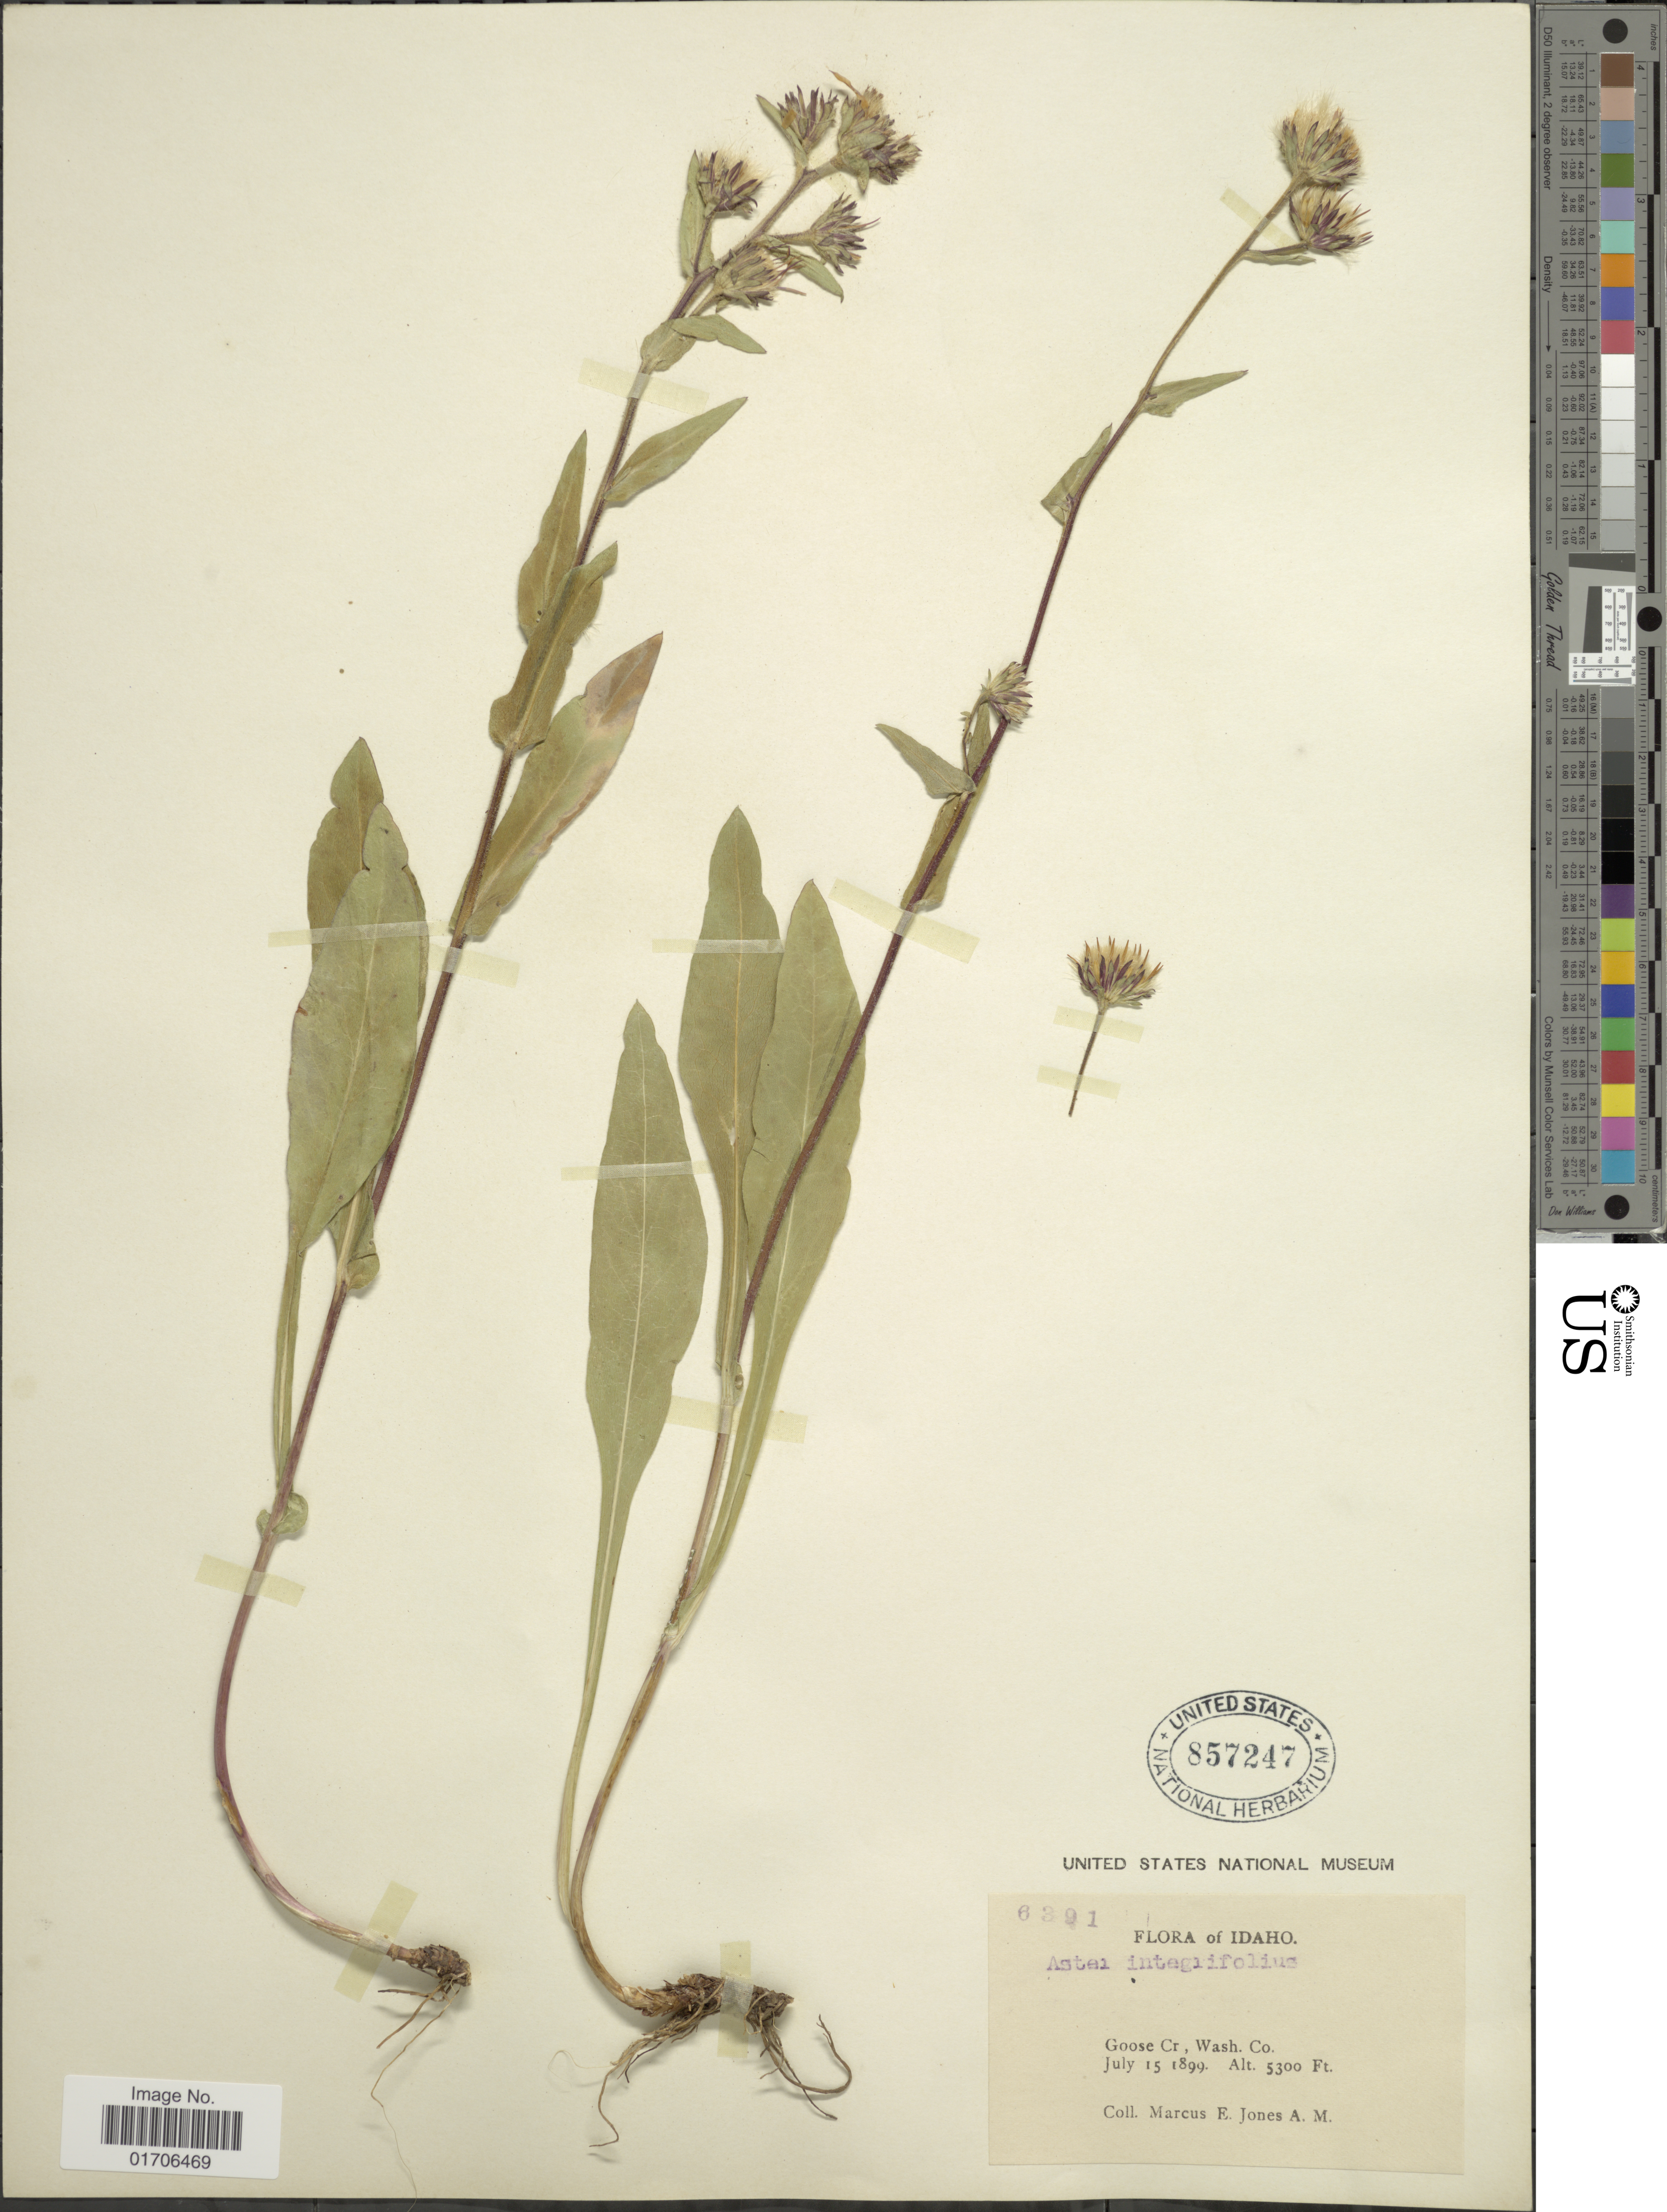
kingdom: Plantae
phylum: Tracheophyta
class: Magnoliopsida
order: Asterales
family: Asteraceae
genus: Eurybia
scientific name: Eurybia integrifolia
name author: (Nutt.) G.L. Nesom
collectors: M. E. Jones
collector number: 6391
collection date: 1899-07-15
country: United States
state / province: Idaho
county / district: Washington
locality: Goose Creek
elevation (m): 1615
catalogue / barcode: US 857247